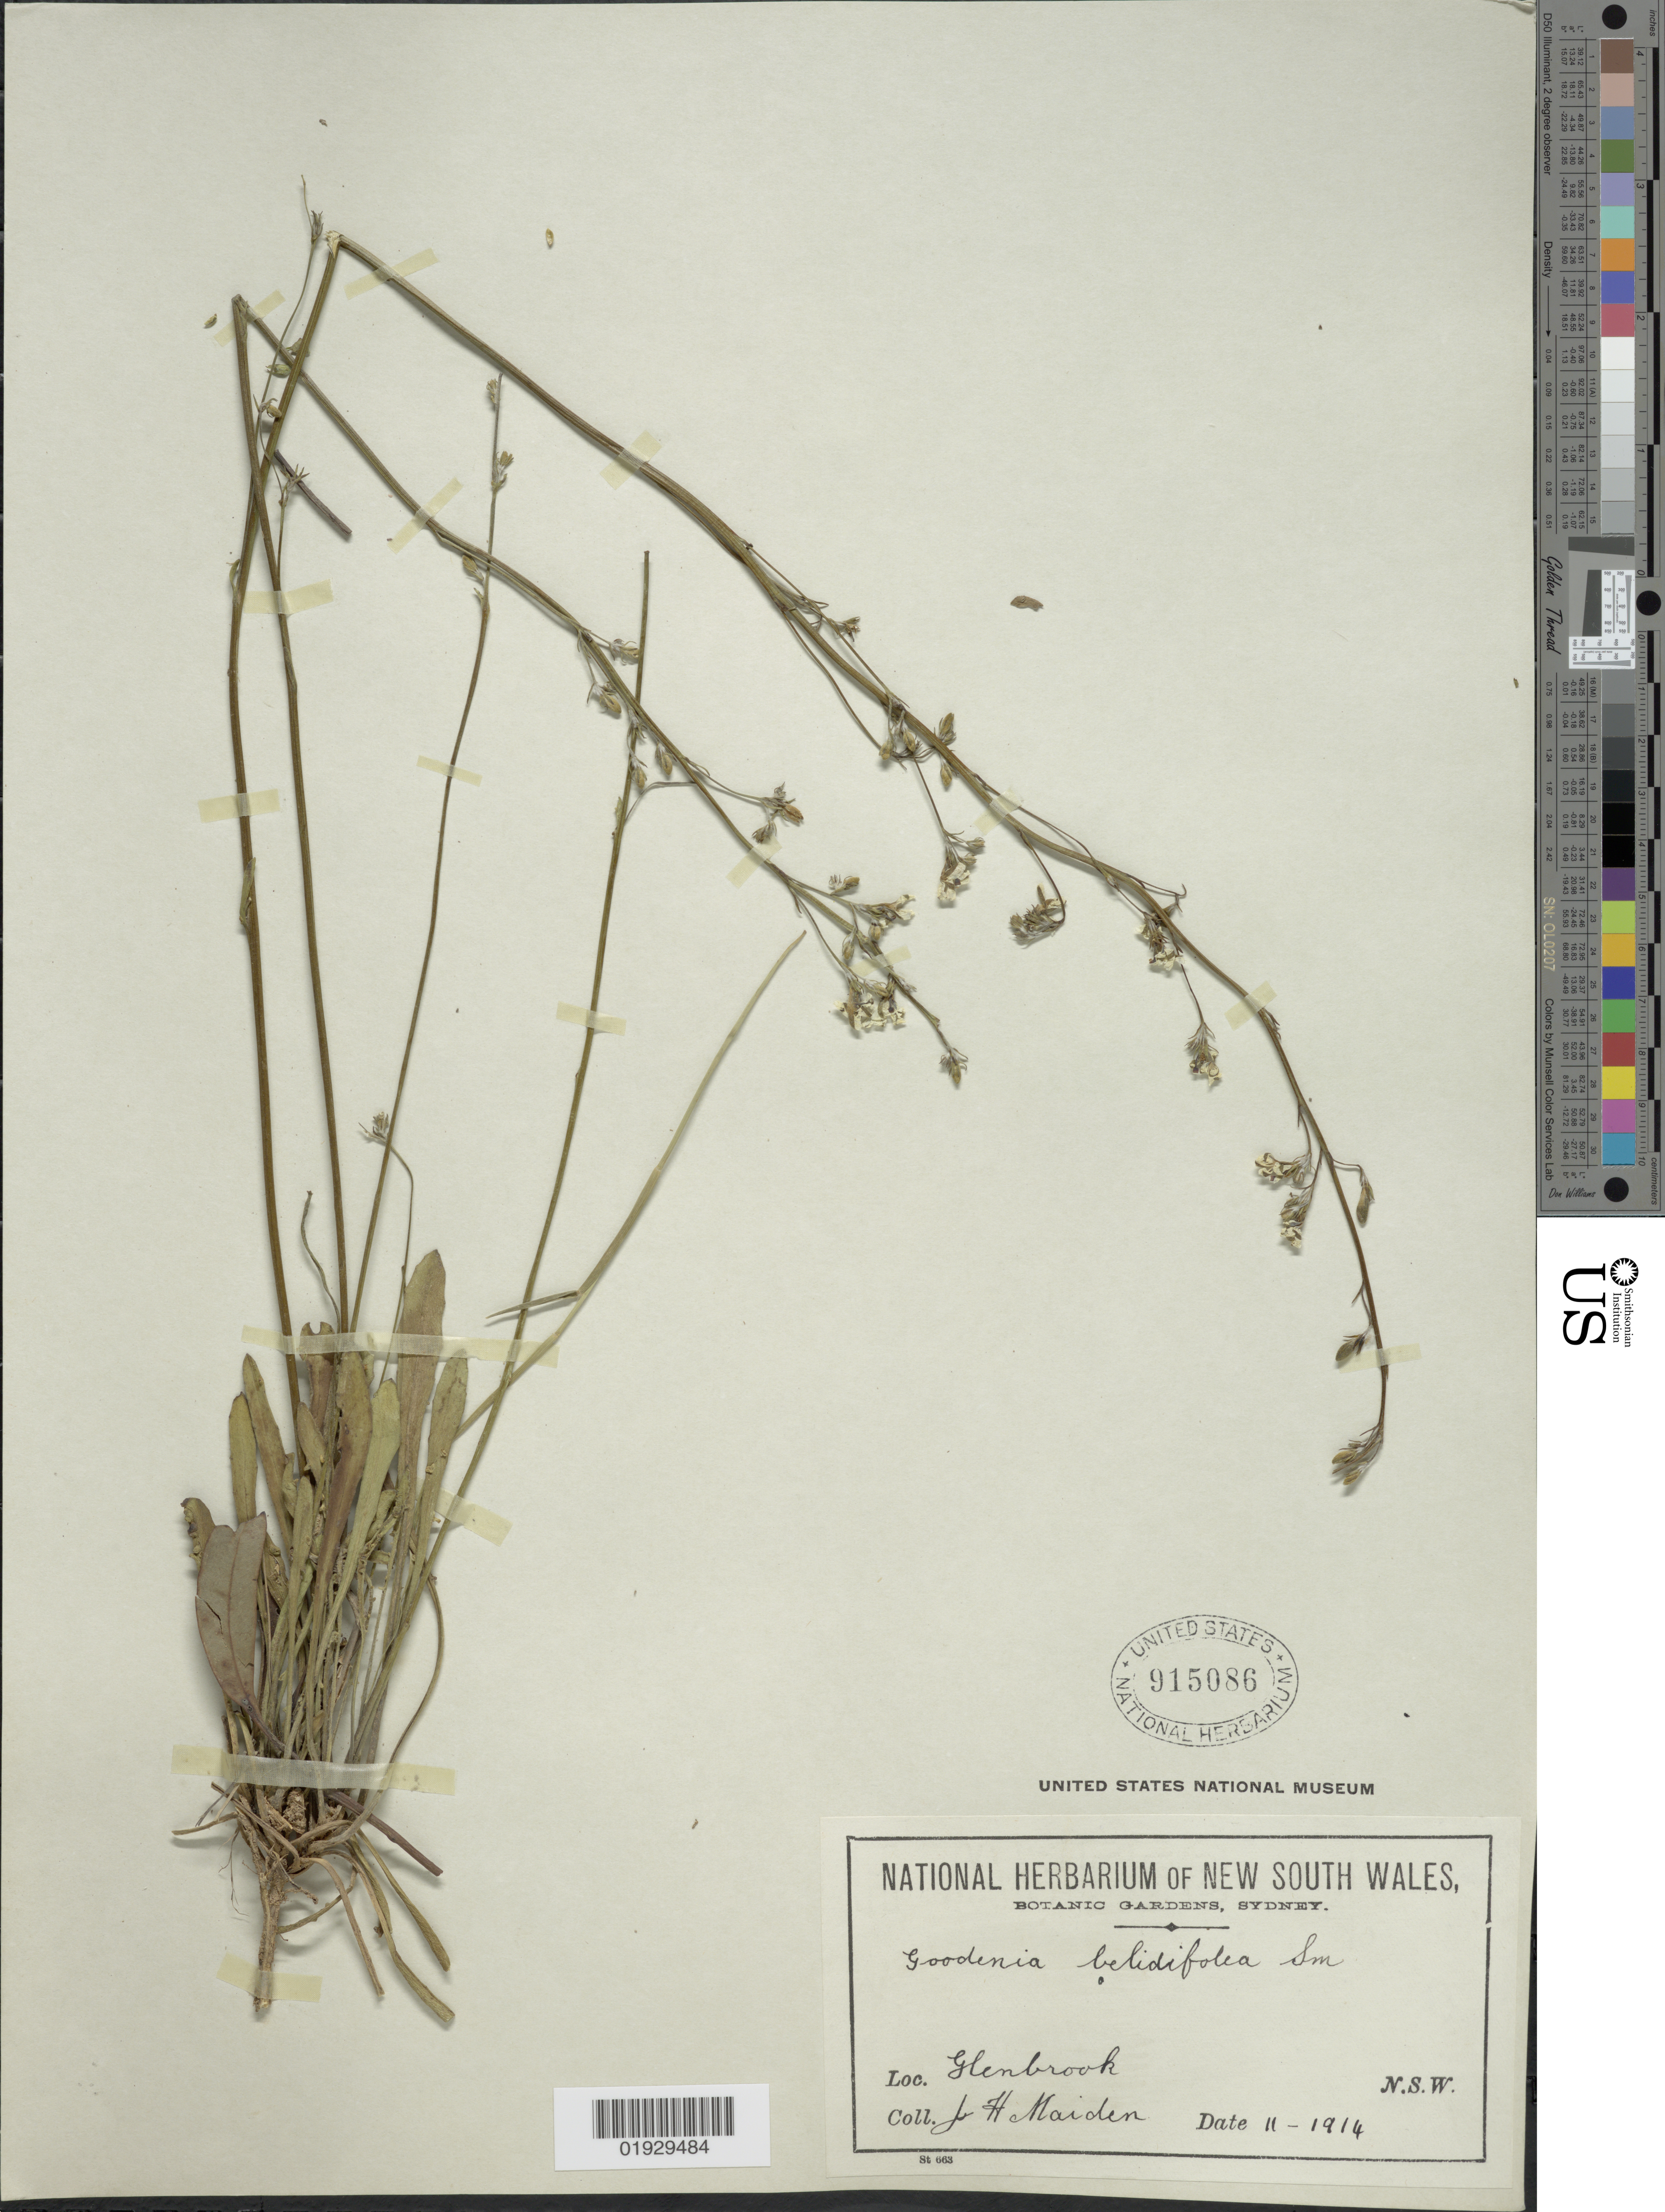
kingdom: Plantae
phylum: Tracheophyta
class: Magnoliopsida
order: Asterales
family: Goodeniaceae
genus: Goodenia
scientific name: Goodenia bellidifolia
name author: Sm.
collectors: J. Maiden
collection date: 1914-11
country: Australia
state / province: New South Wales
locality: Glenbrook, N.S.W.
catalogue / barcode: US 915086